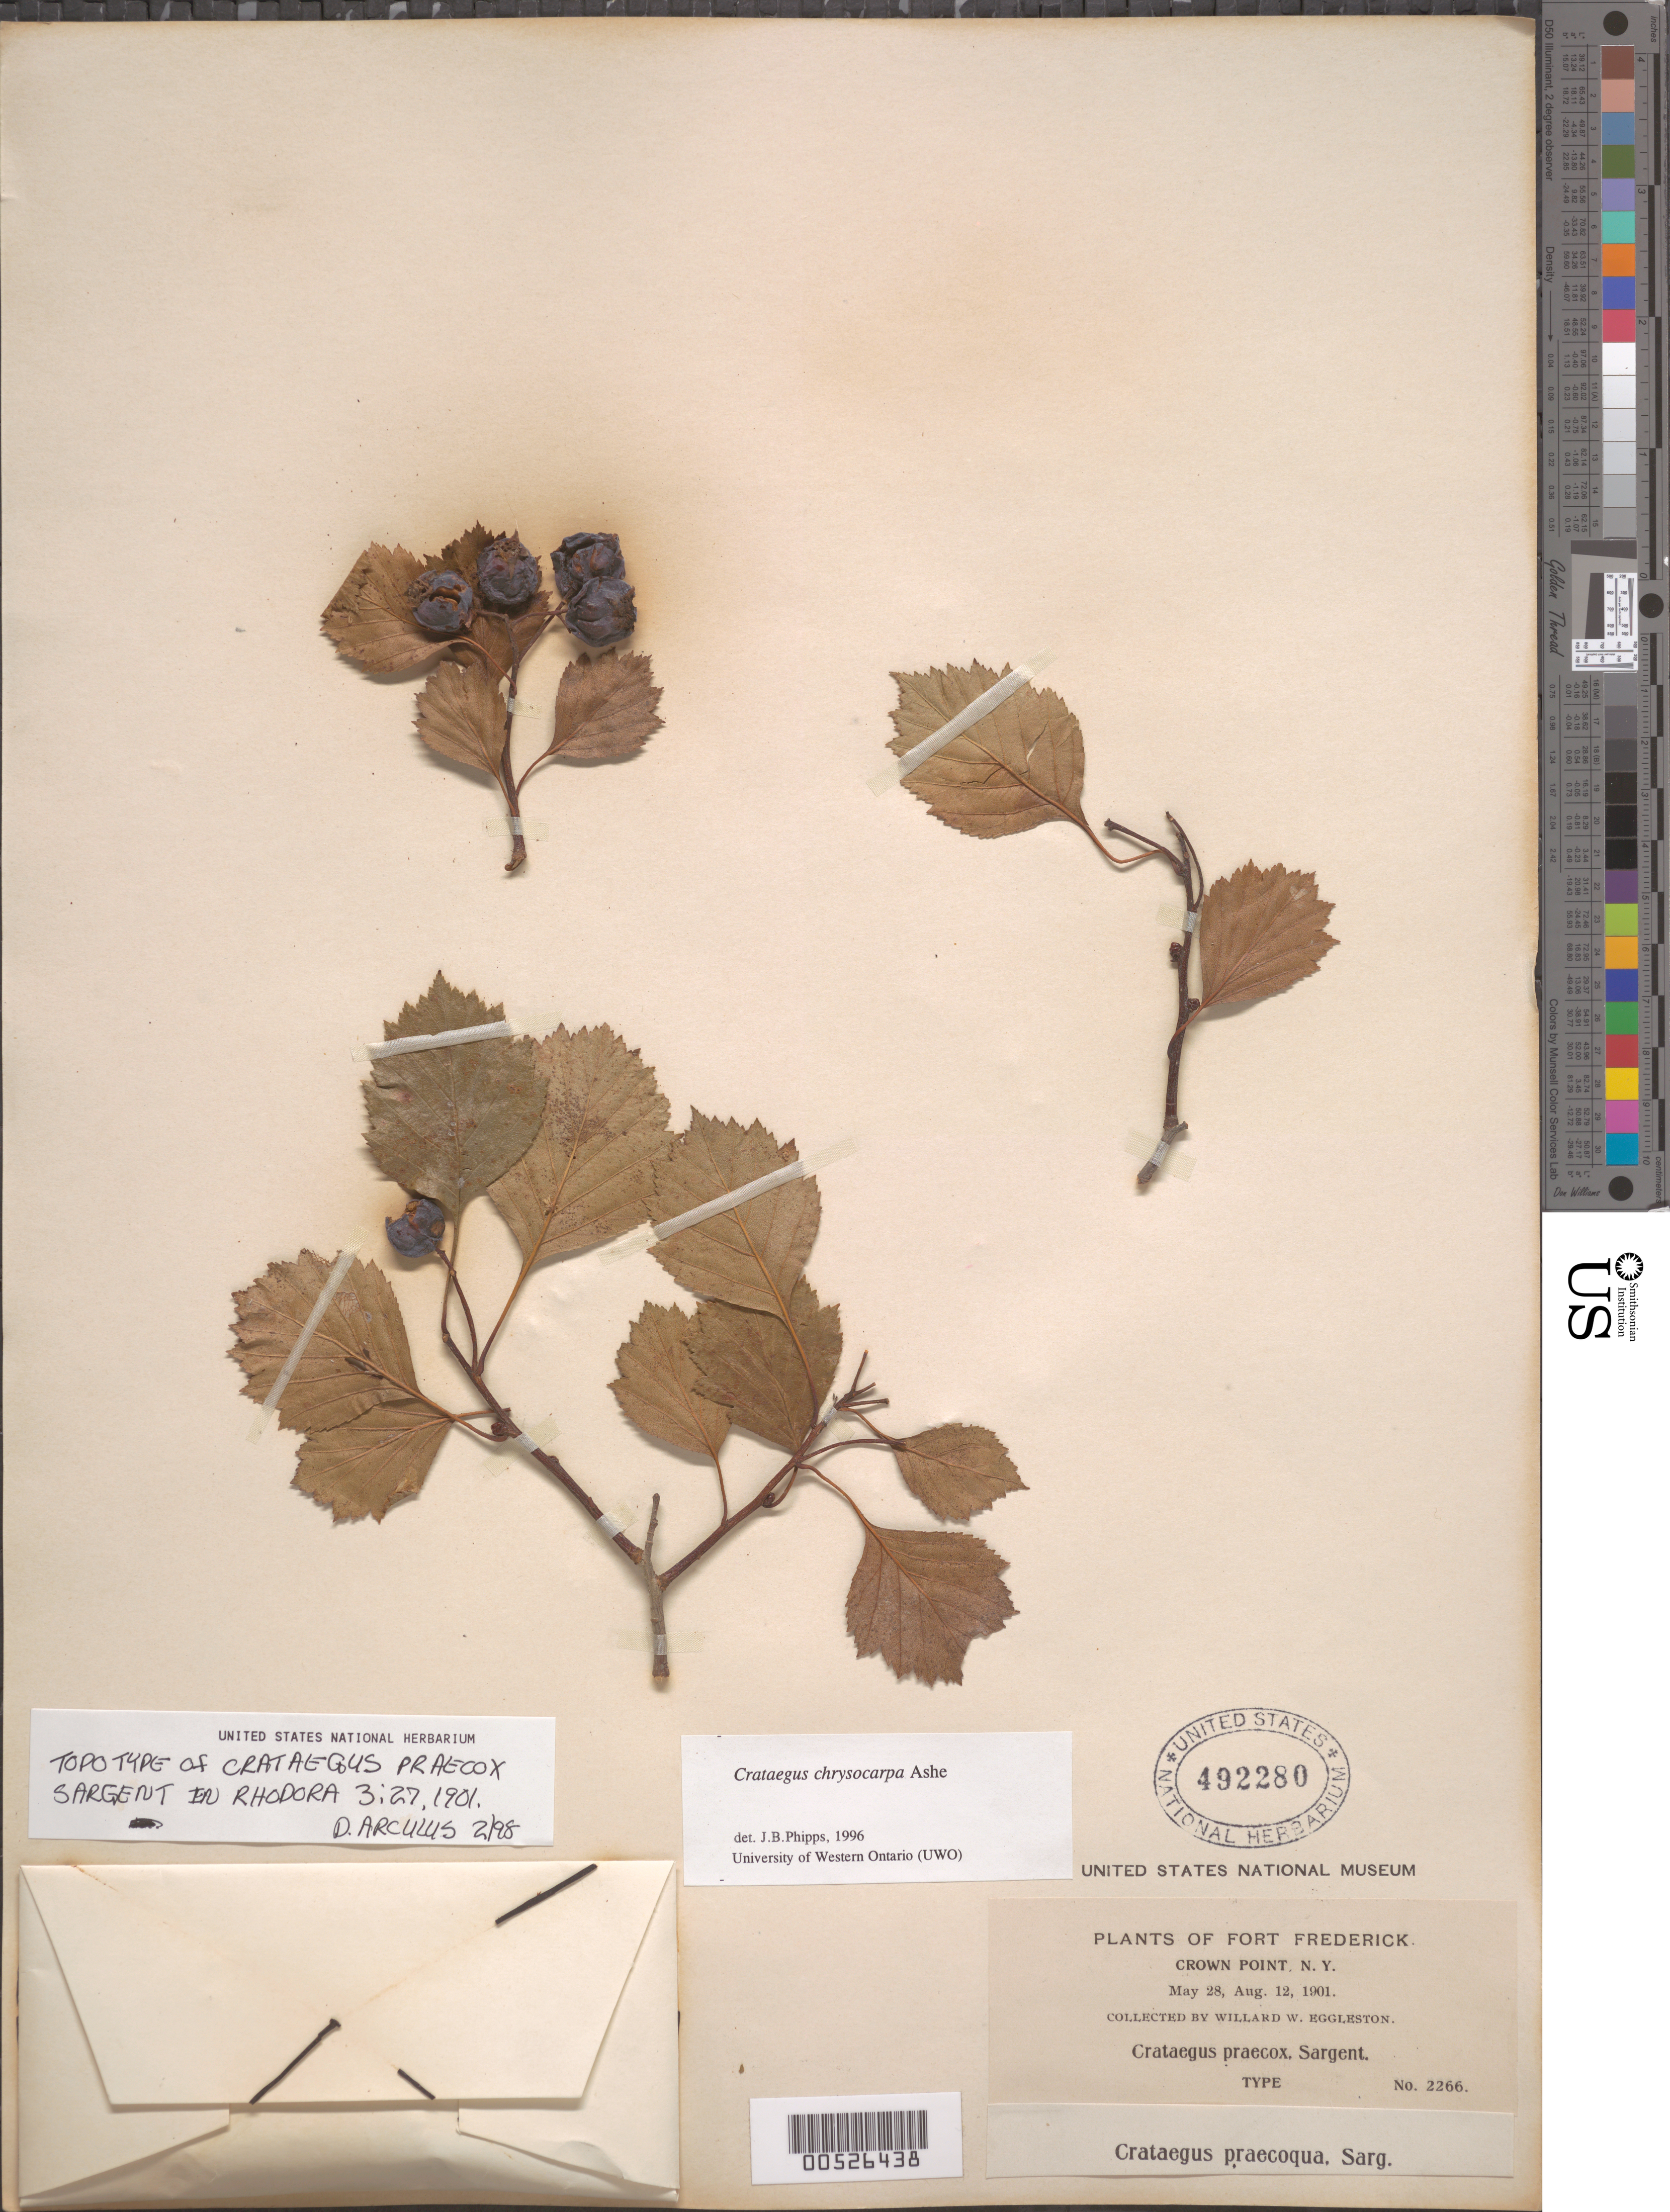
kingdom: Plantae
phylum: Tracheophyta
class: Magnoliopsida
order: Rosales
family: Rosaceae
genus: Crataegus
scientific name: Crataegus chrysocarpa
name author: Ashe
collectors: W. W. Eggleston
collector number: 2266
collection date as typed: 28 May 1901 and 12 Aug 1901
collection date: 1901-05-28,1901-08-12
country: United States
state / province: New York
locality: Fort frederick, crown point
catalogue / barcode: US 492280